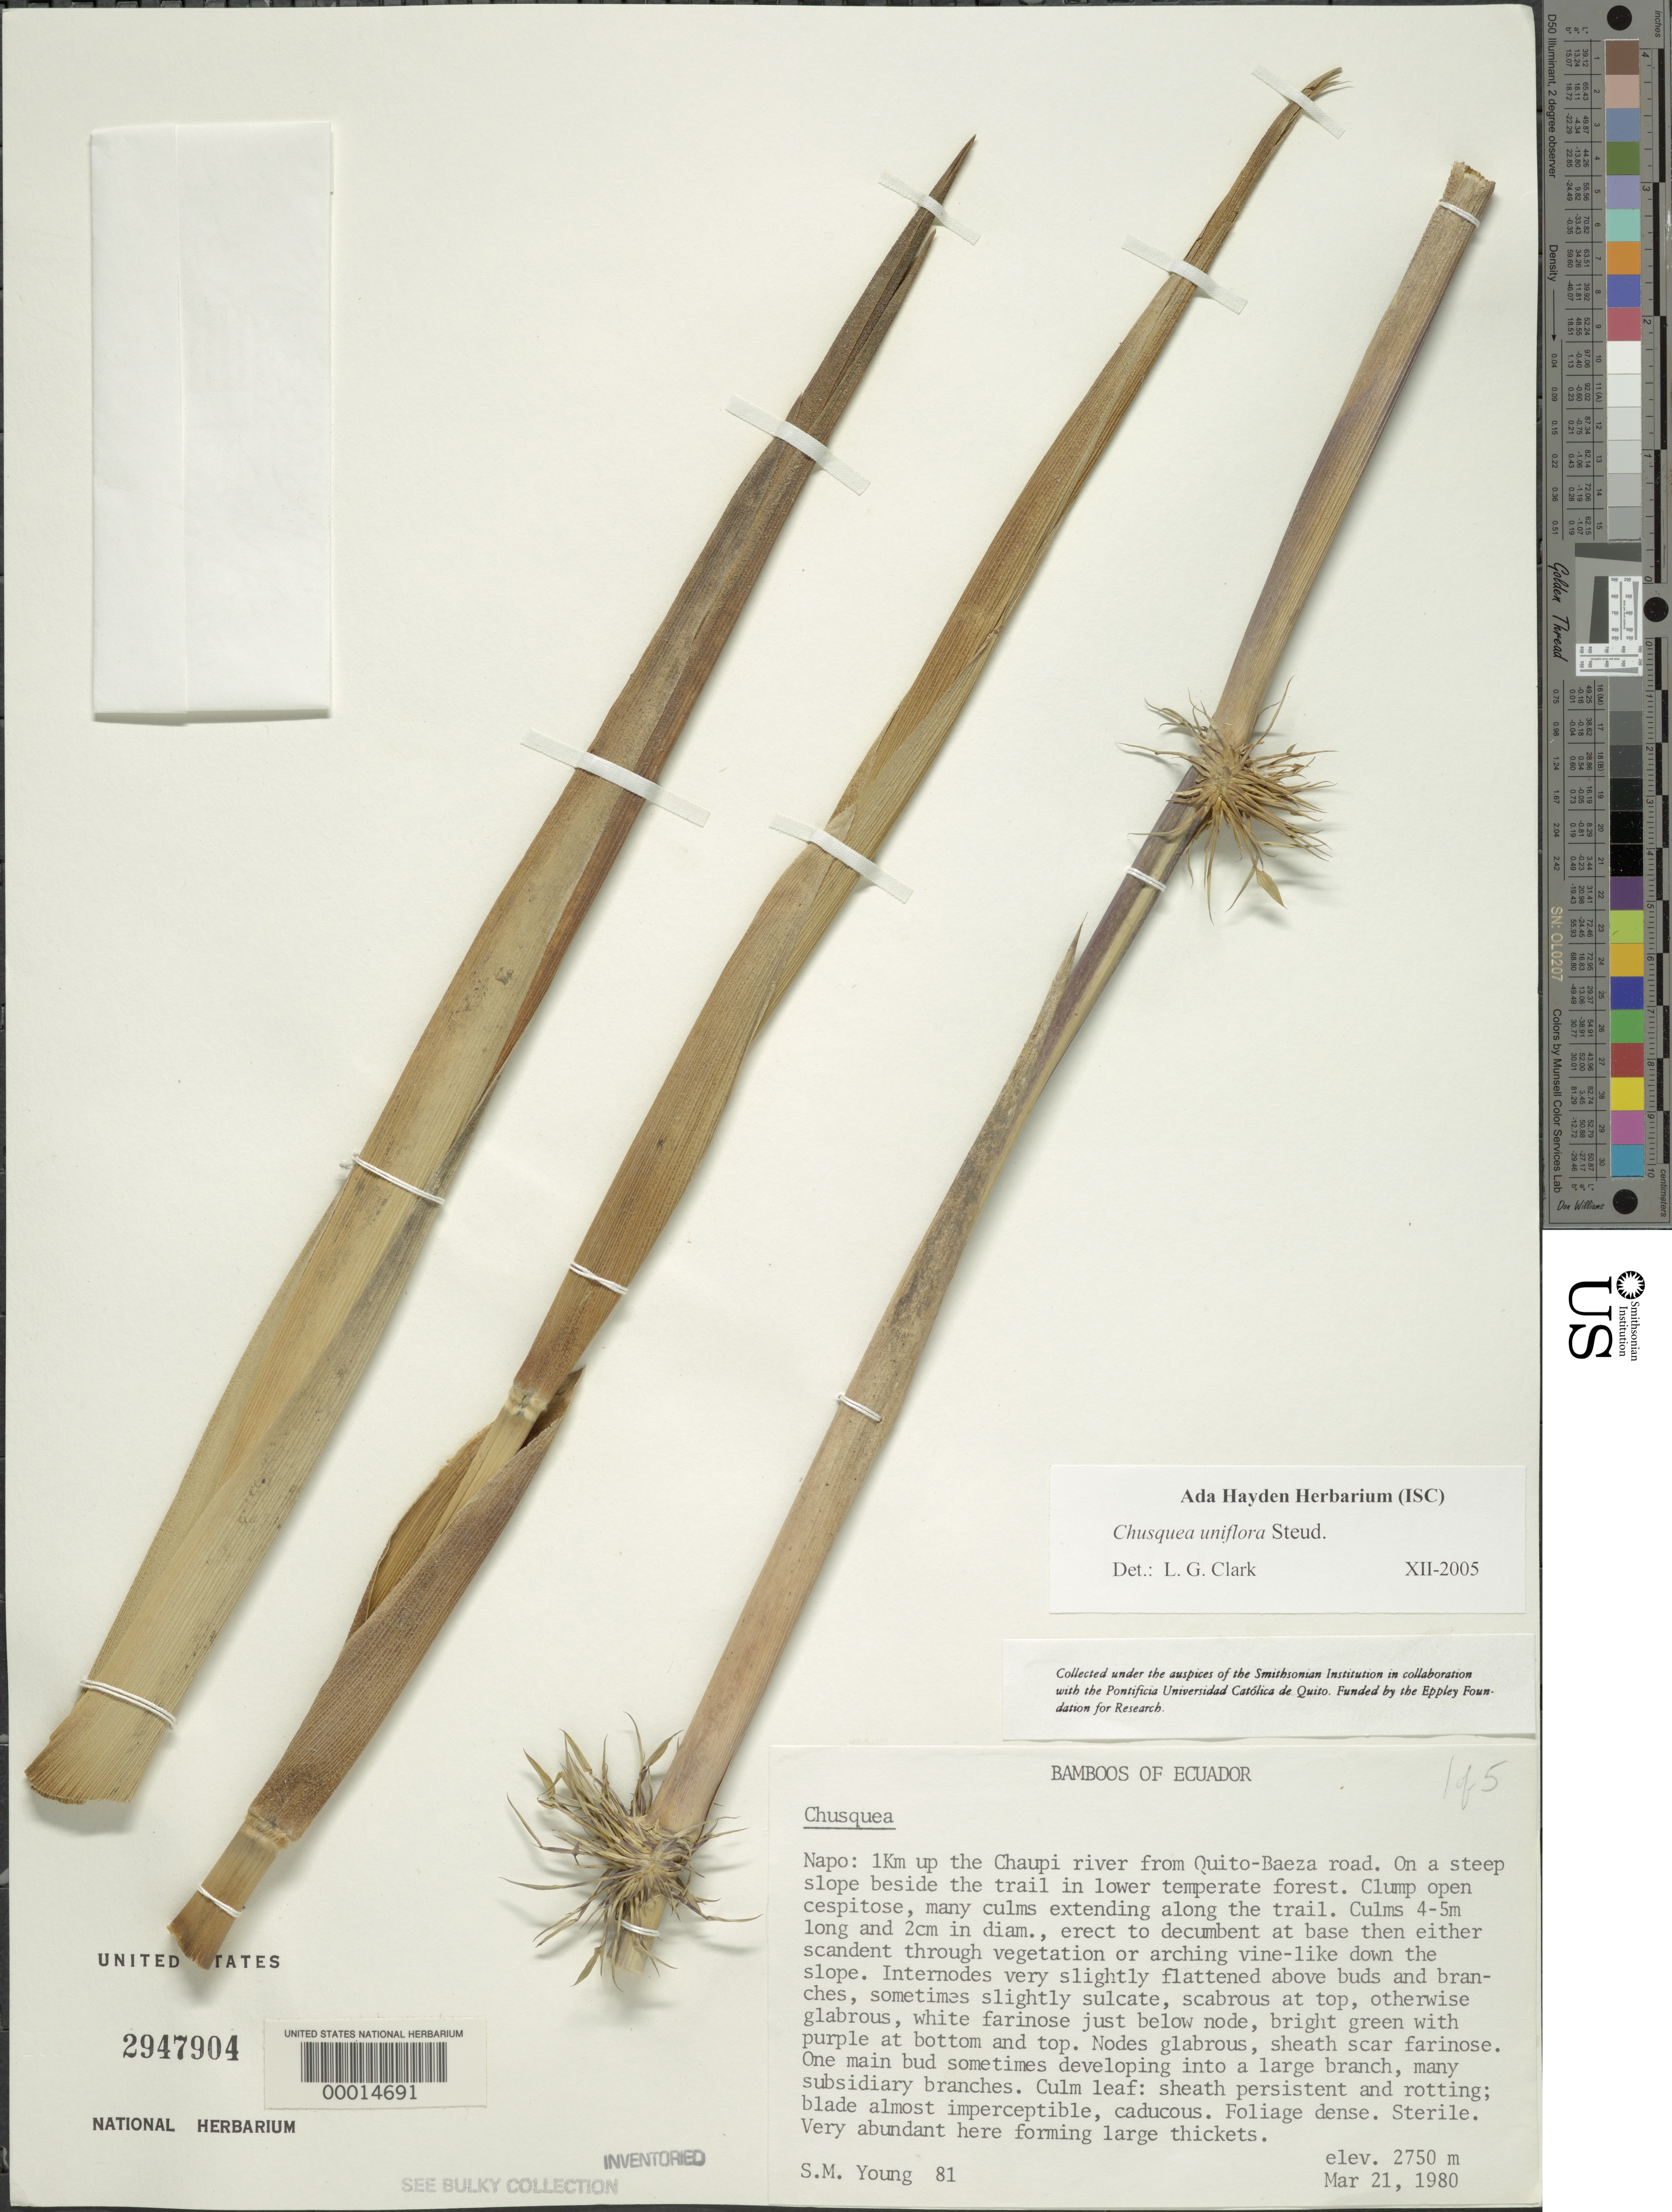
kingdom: Plantae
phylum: Tracheophyta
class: Liliopsida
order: Poales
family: Poaceae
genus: Chusquea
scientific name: Chusquea uniflora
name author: Steud.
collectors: S. Young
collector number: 81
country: Ecuador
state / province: Napo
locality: Up the Chaupi River from Quito-Baeza Road.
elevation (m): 2750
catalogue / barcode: US 2947904